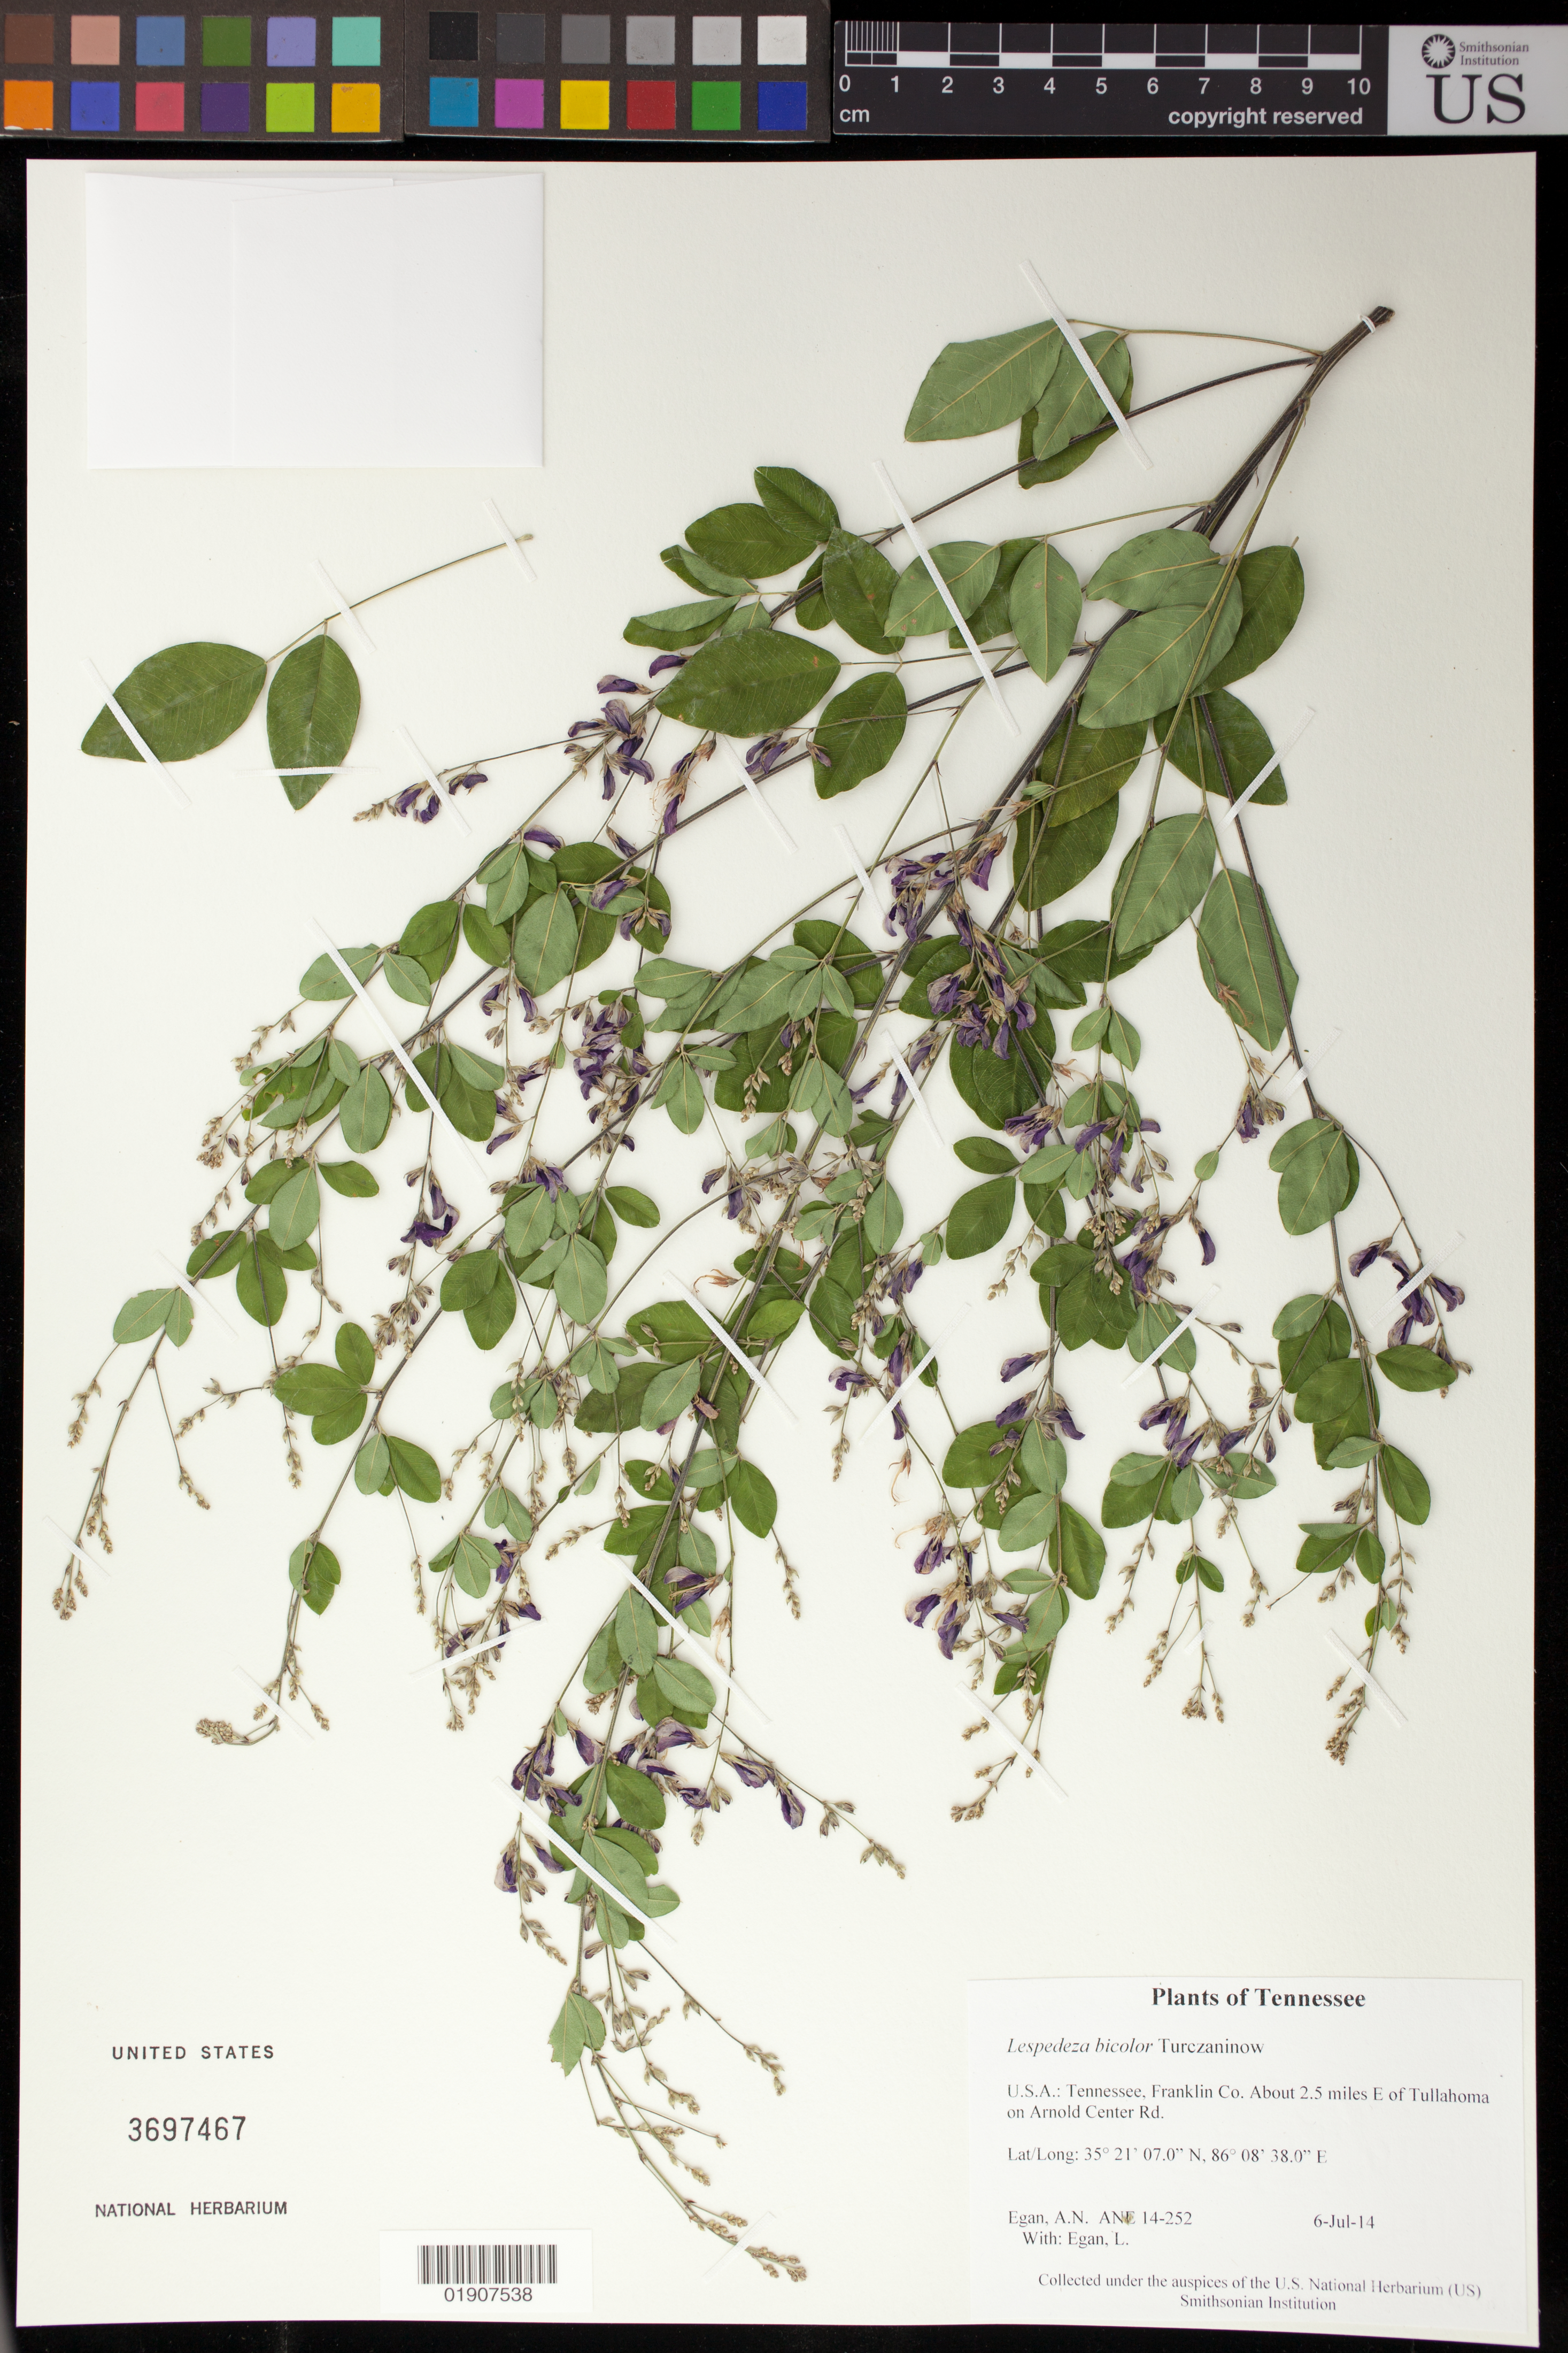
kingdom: Plantae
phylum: Tracheophyta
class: Magnoliopsida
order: Fabales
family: Fabaceae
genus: Lespedeza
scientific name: Lespedeza bicolor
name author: Turcz.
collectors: A. N. Egan & L. Egan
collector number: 14-252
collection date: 2014-07-06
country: United States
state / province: Tennessee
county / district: Franklin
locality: About 2.5 miles E of Tullahoma on Arnold Center Rd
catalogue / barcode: US 3697467